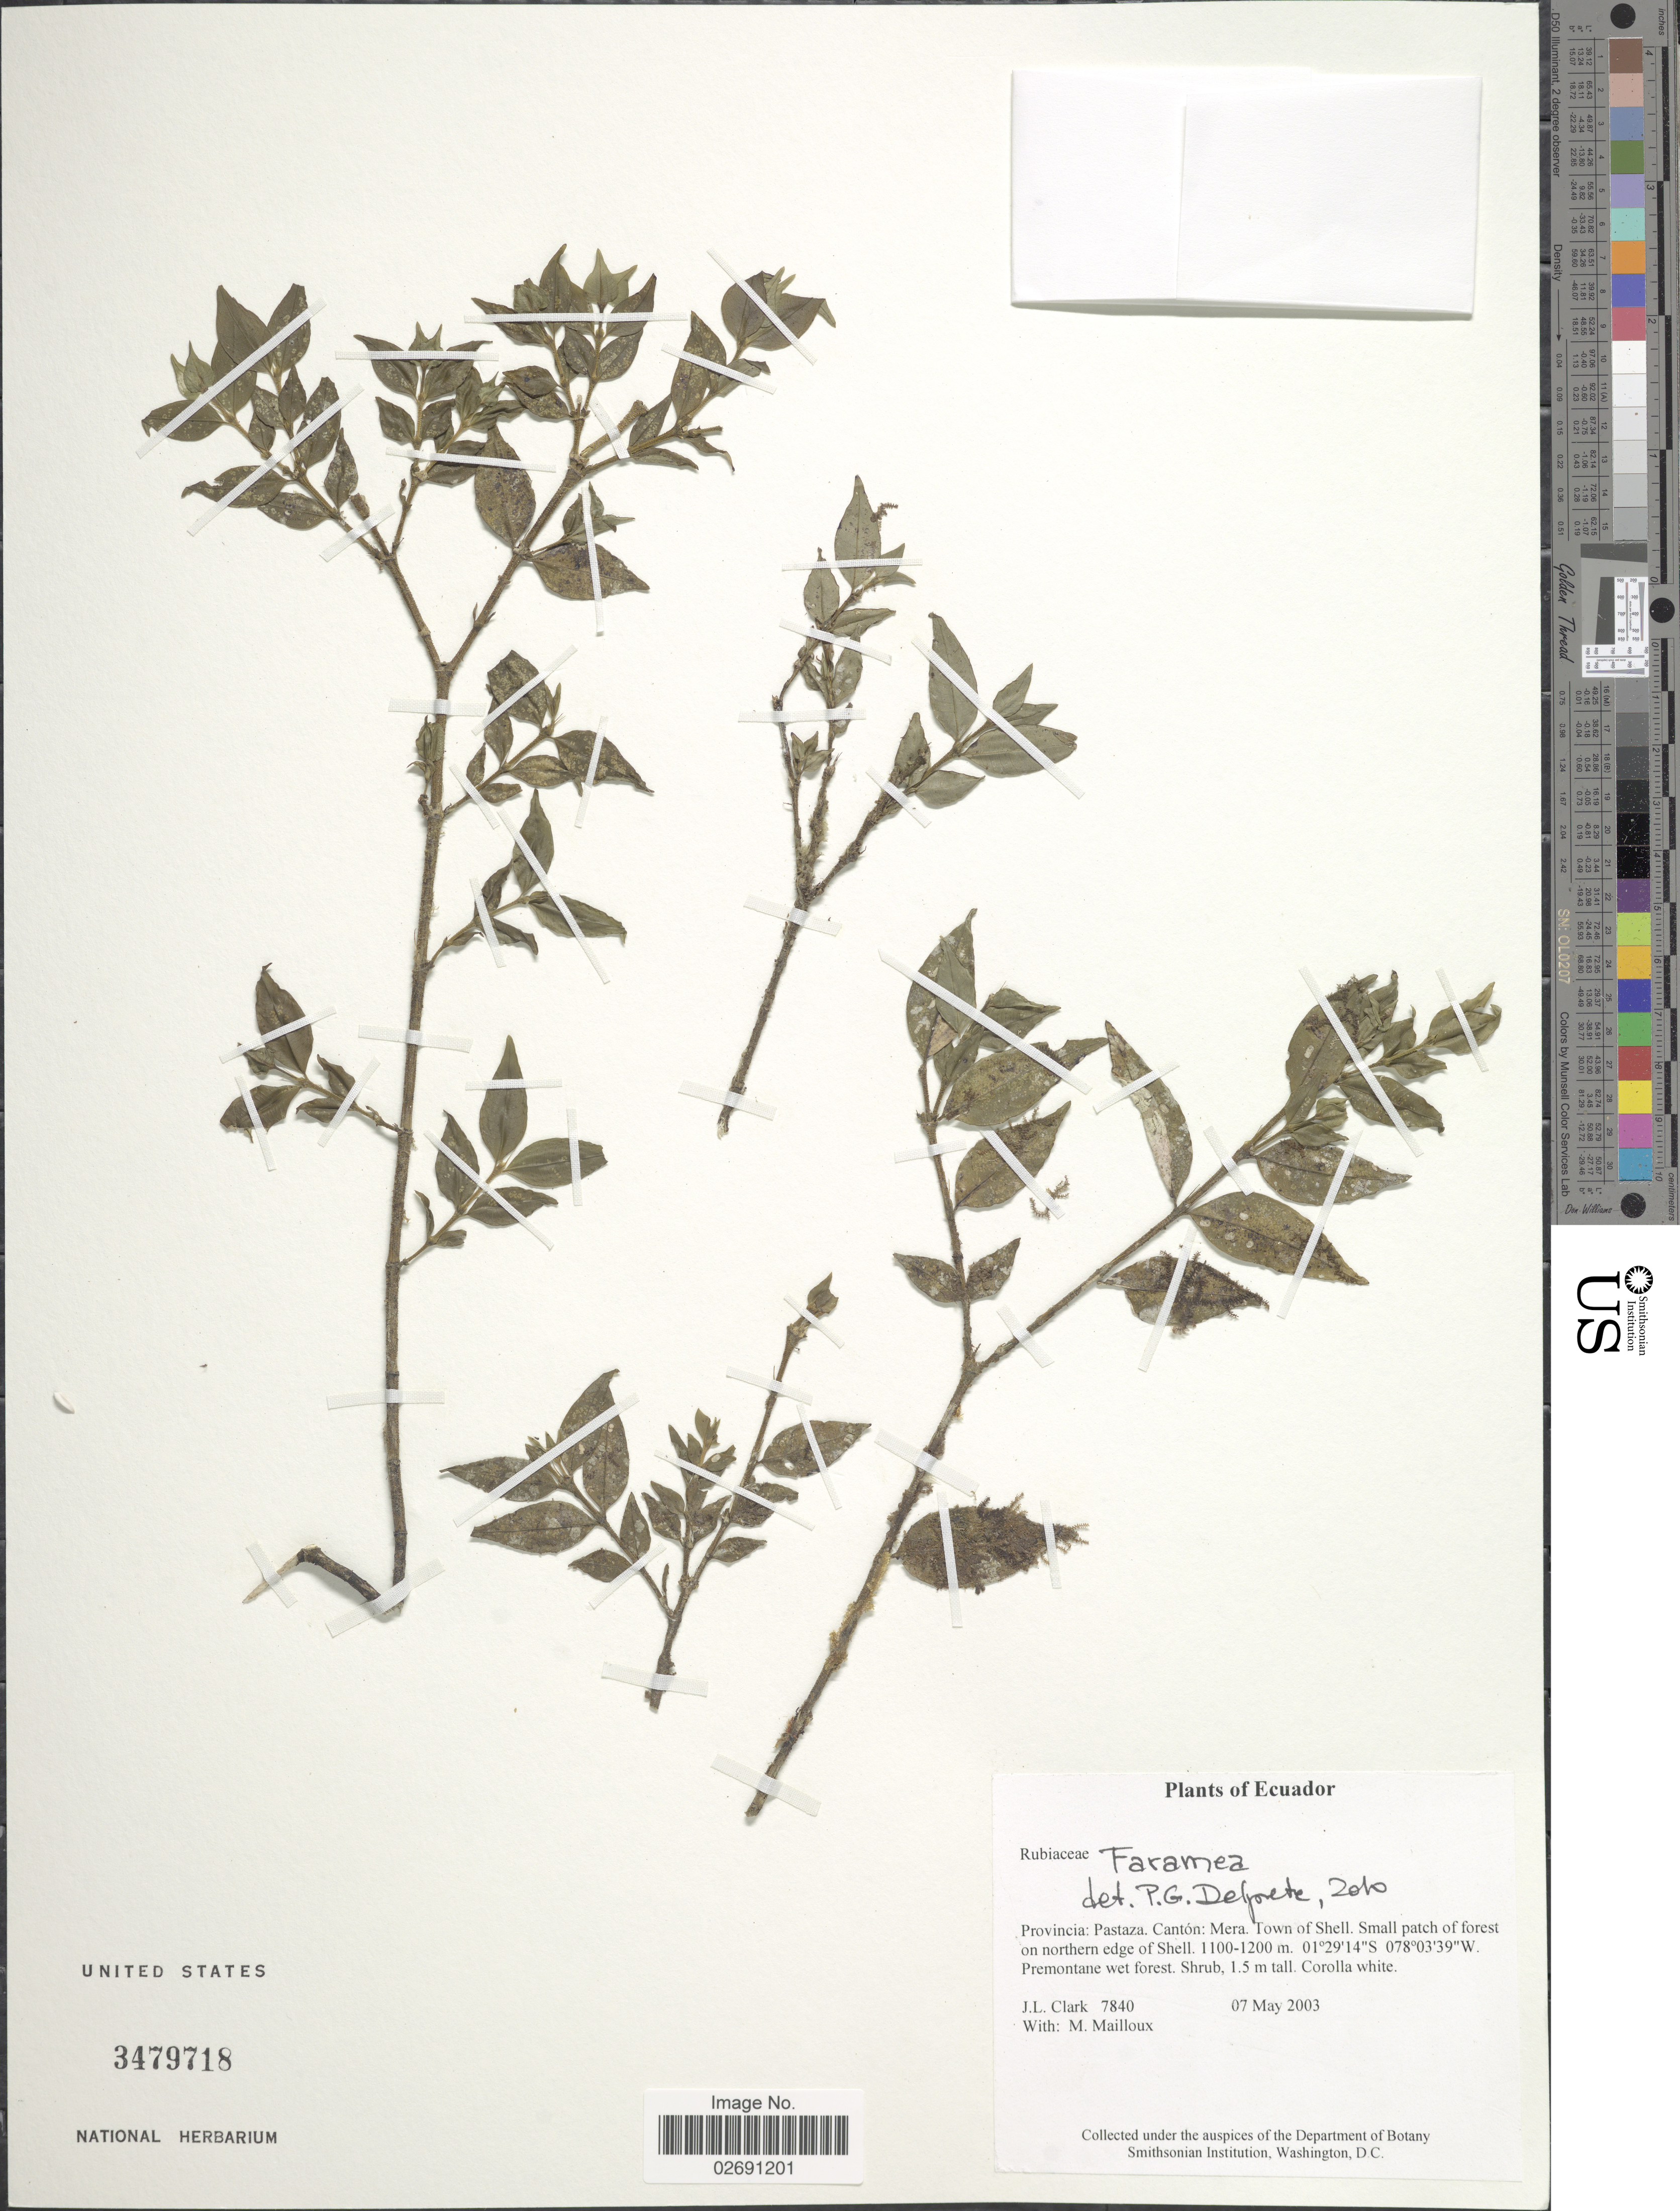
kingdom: Plantae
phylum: Tracheophyta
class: Magnoliopsida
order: Gentianales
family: Rubiaceae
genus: Faramea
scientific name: Faramea sp.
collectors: J. L. Clark & M. Mailloux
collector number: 7840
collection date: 2003-05-07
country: Ecuador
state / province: Pastaza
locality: Canton: Mera, Town of Shell, small patch of forest on northern edge of Shell, premontane wet forest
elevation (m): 1100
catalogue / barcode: US 3479718